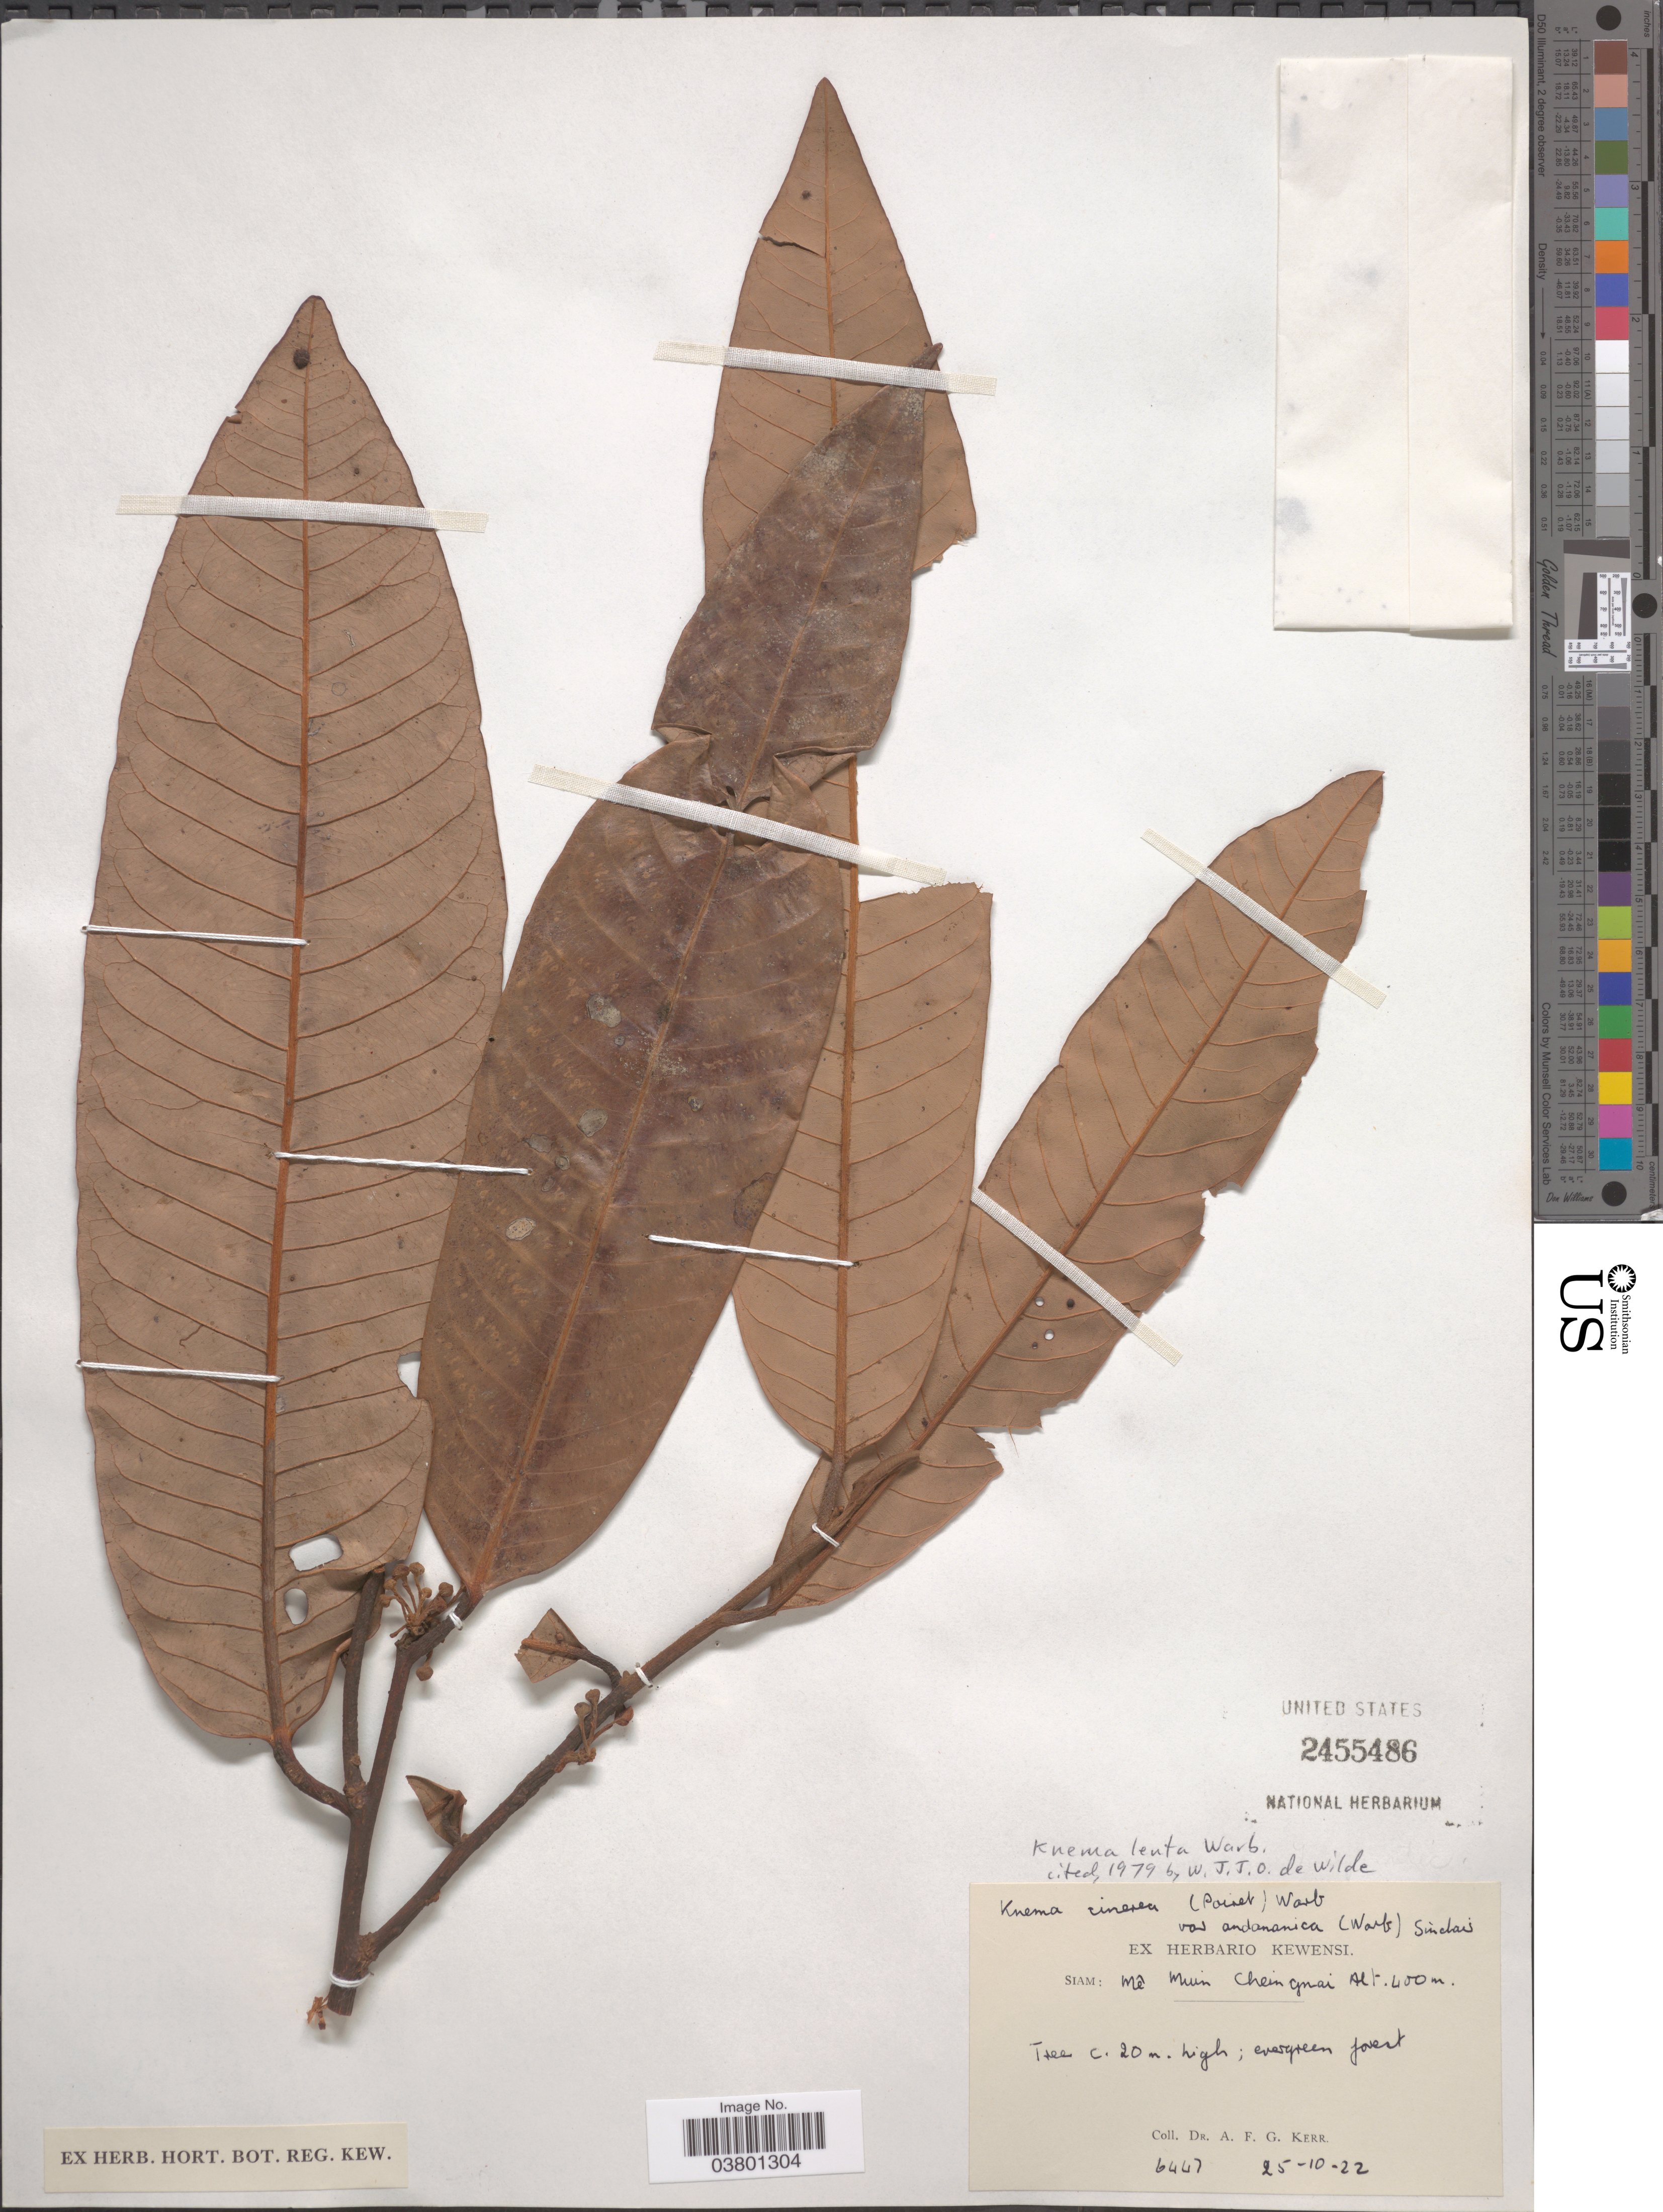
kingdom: Plantae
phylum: Tracheophyta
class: Magnoliopsida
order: Magnoliales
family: Myristicaceae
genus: Knema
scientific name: Knema lenta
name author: Warb.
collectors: A. F. G. Kerr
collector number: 6447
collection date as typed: Transcribed d/m/y: 25/10/22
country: Thailand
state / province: Chiang Mai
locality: Mê Muin. Chein gnai.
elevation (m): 400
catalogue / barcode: US 2455486